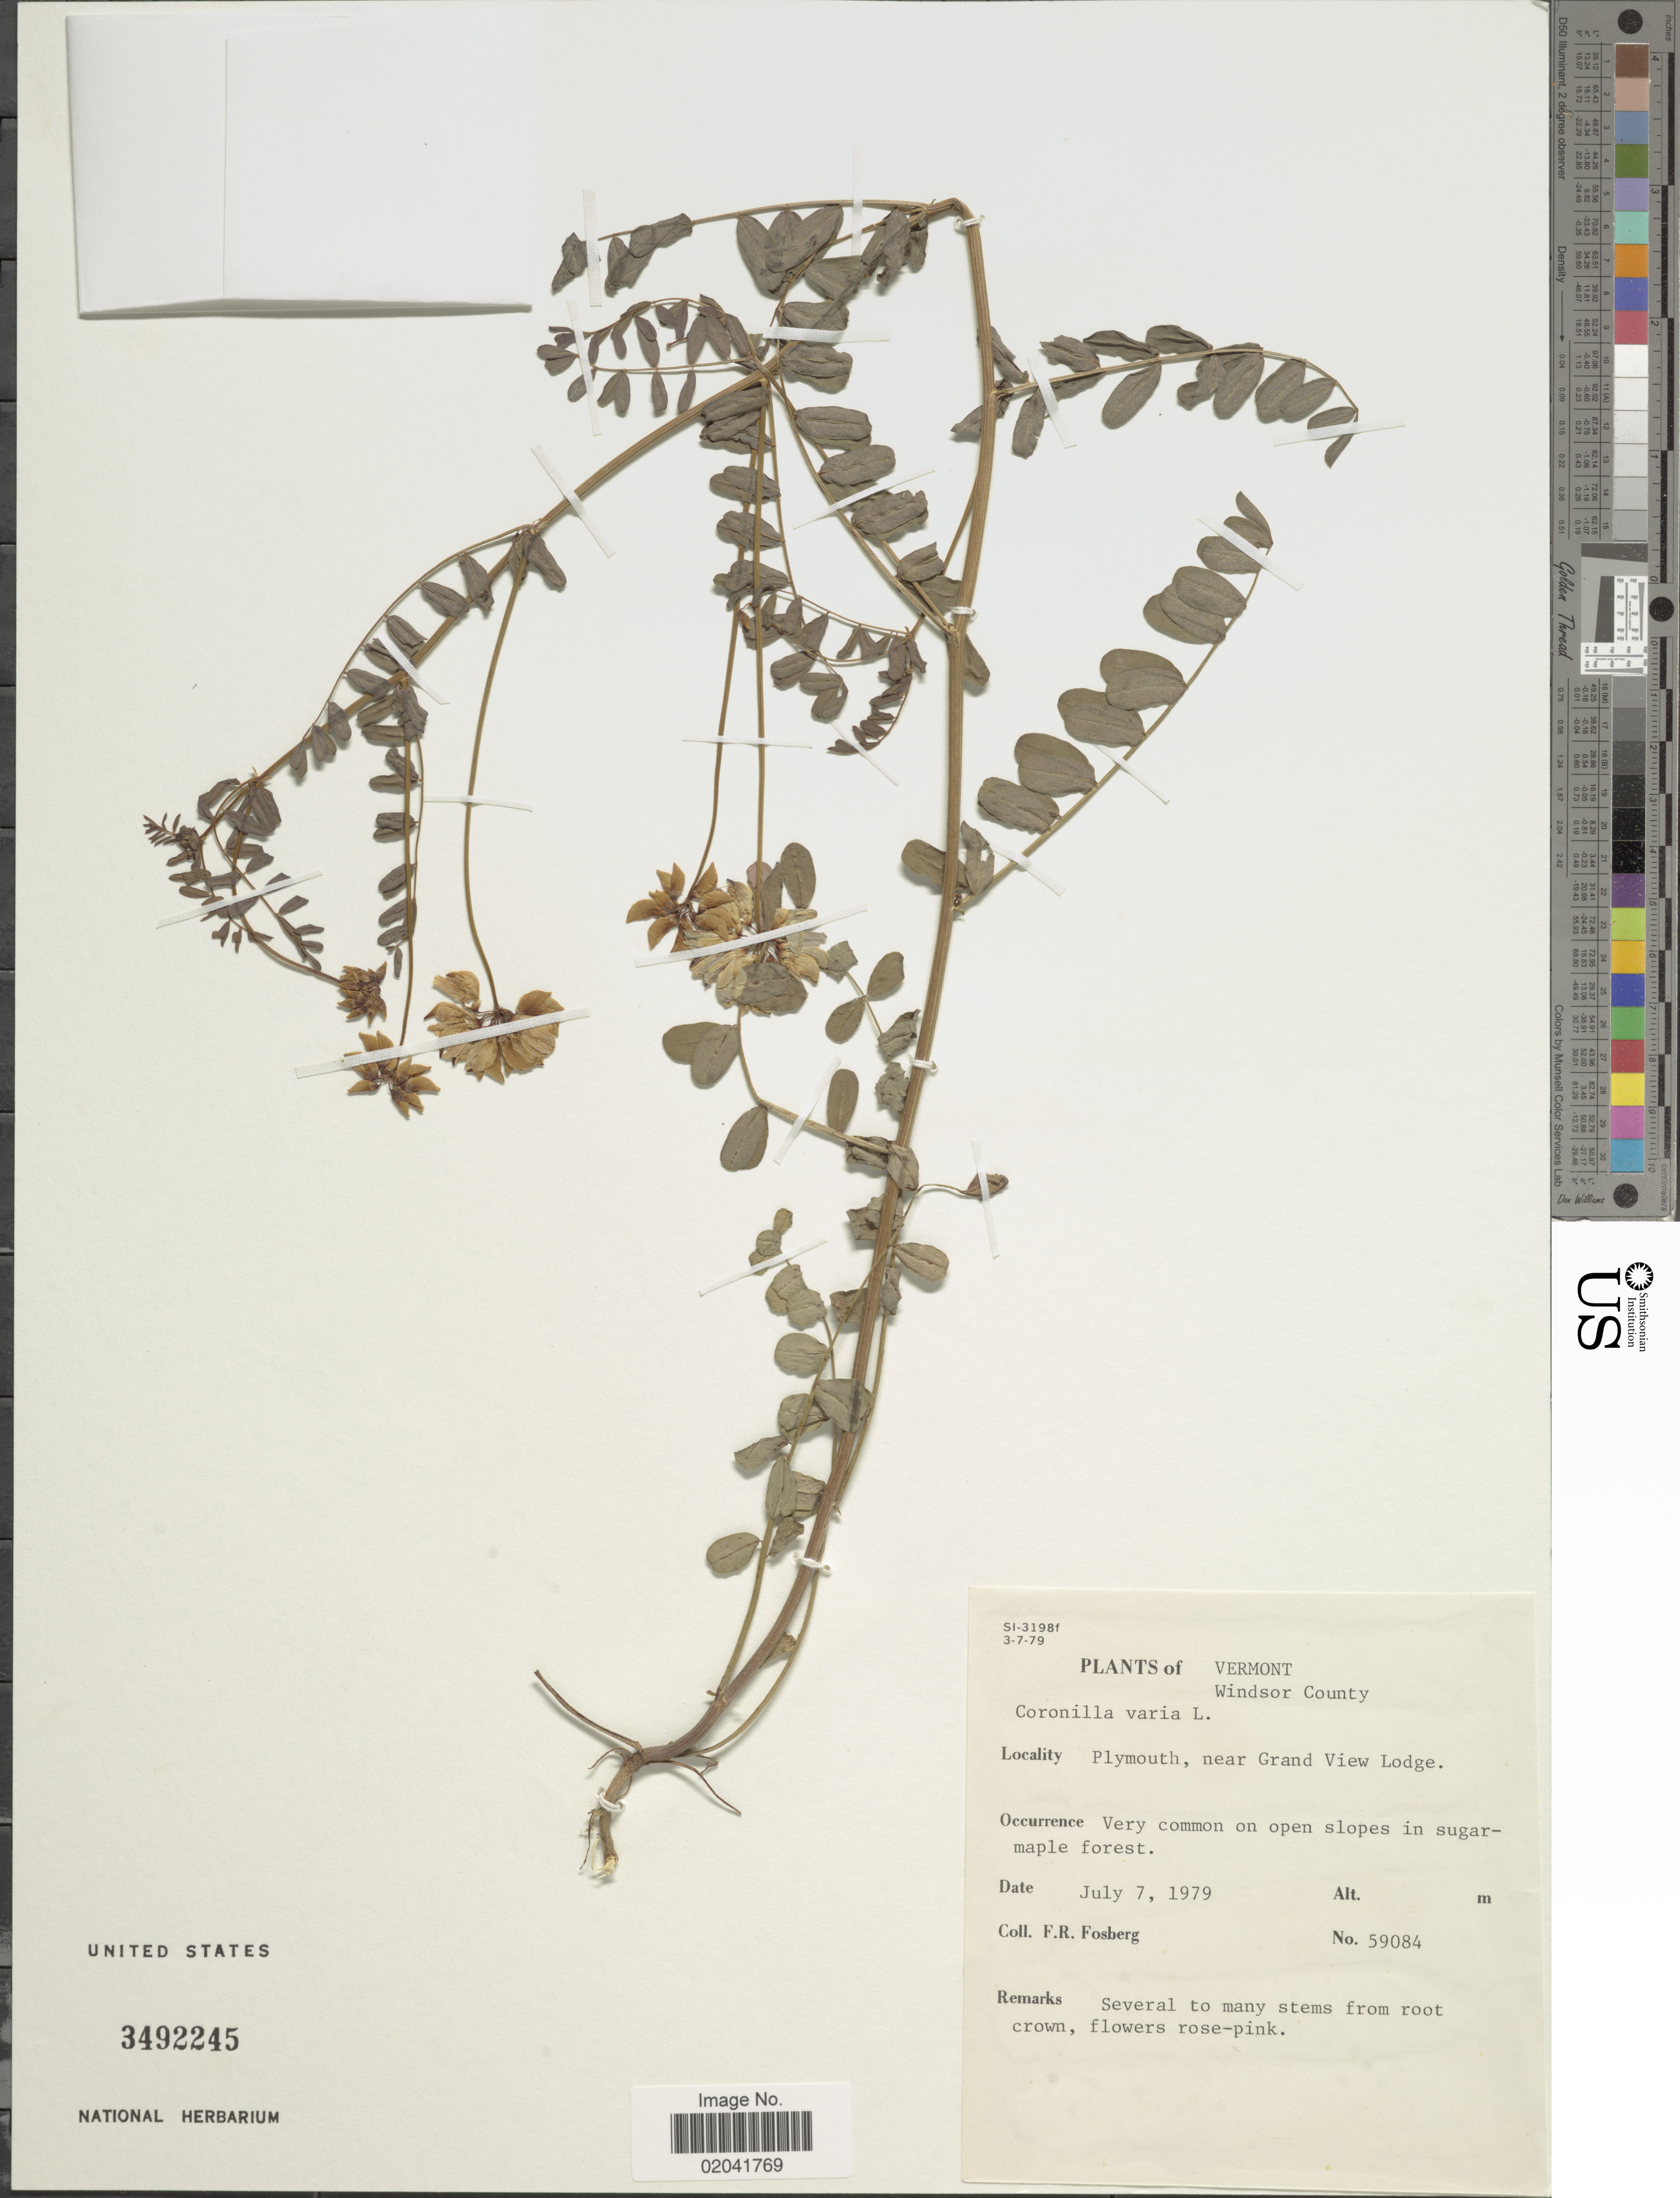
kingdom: Plantae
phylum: Tracheophyta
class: Magnoliopsida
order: Fabales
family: Fabaceae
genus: Coronilla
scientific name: Coronilla varia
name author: L.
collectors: F. R. Fosberg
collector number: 59084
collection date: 1979-07-07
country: United States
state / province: Vermont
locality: Windsor County, Plymouth, near Grand View Lodge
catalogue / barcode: US 3492245